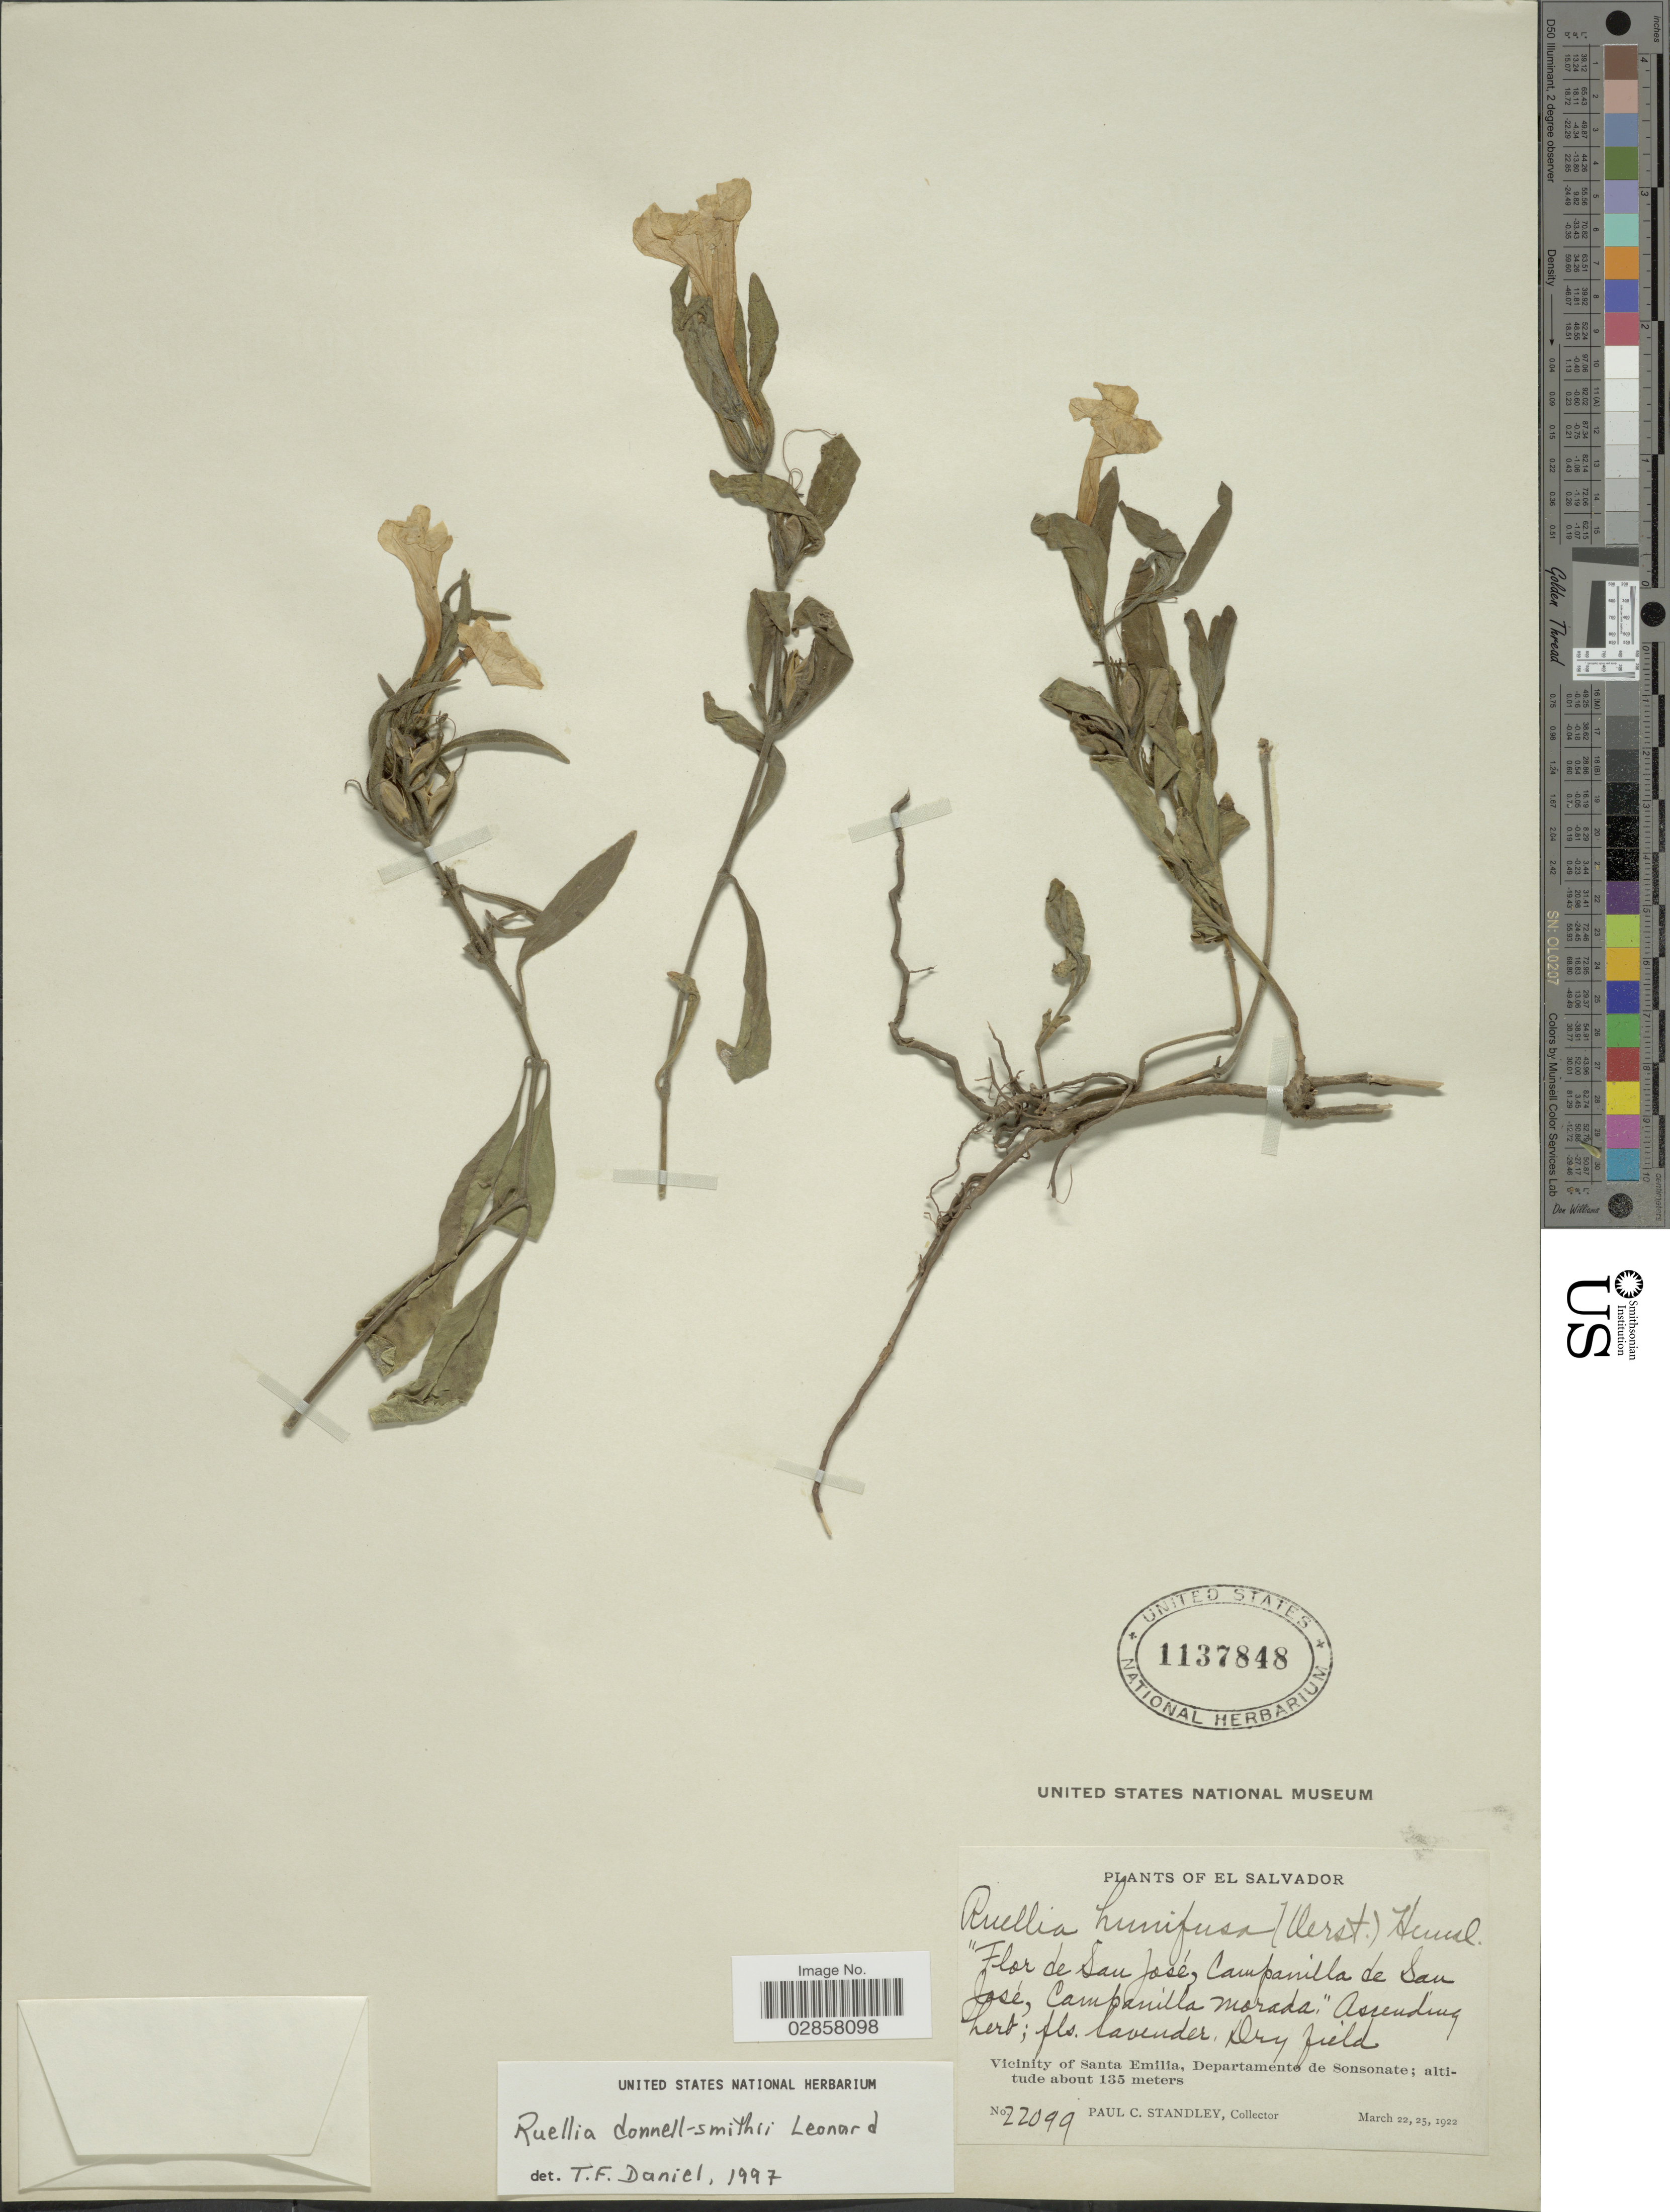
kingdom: Plantae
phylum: Tracheophyta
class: Magnoliopsida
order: Lamiales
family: Acanthaceae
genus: Ruellia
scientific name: Ruellia donnell-smithii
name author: Leonard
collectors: P. C. Standley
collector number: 22099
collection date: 1922-03-22/1922-03-25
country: El Salvador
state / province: Sonsonate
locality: Flor de San José, Campanilla de San José, Campanilla Morada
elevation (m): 135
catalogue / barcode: US 1137848